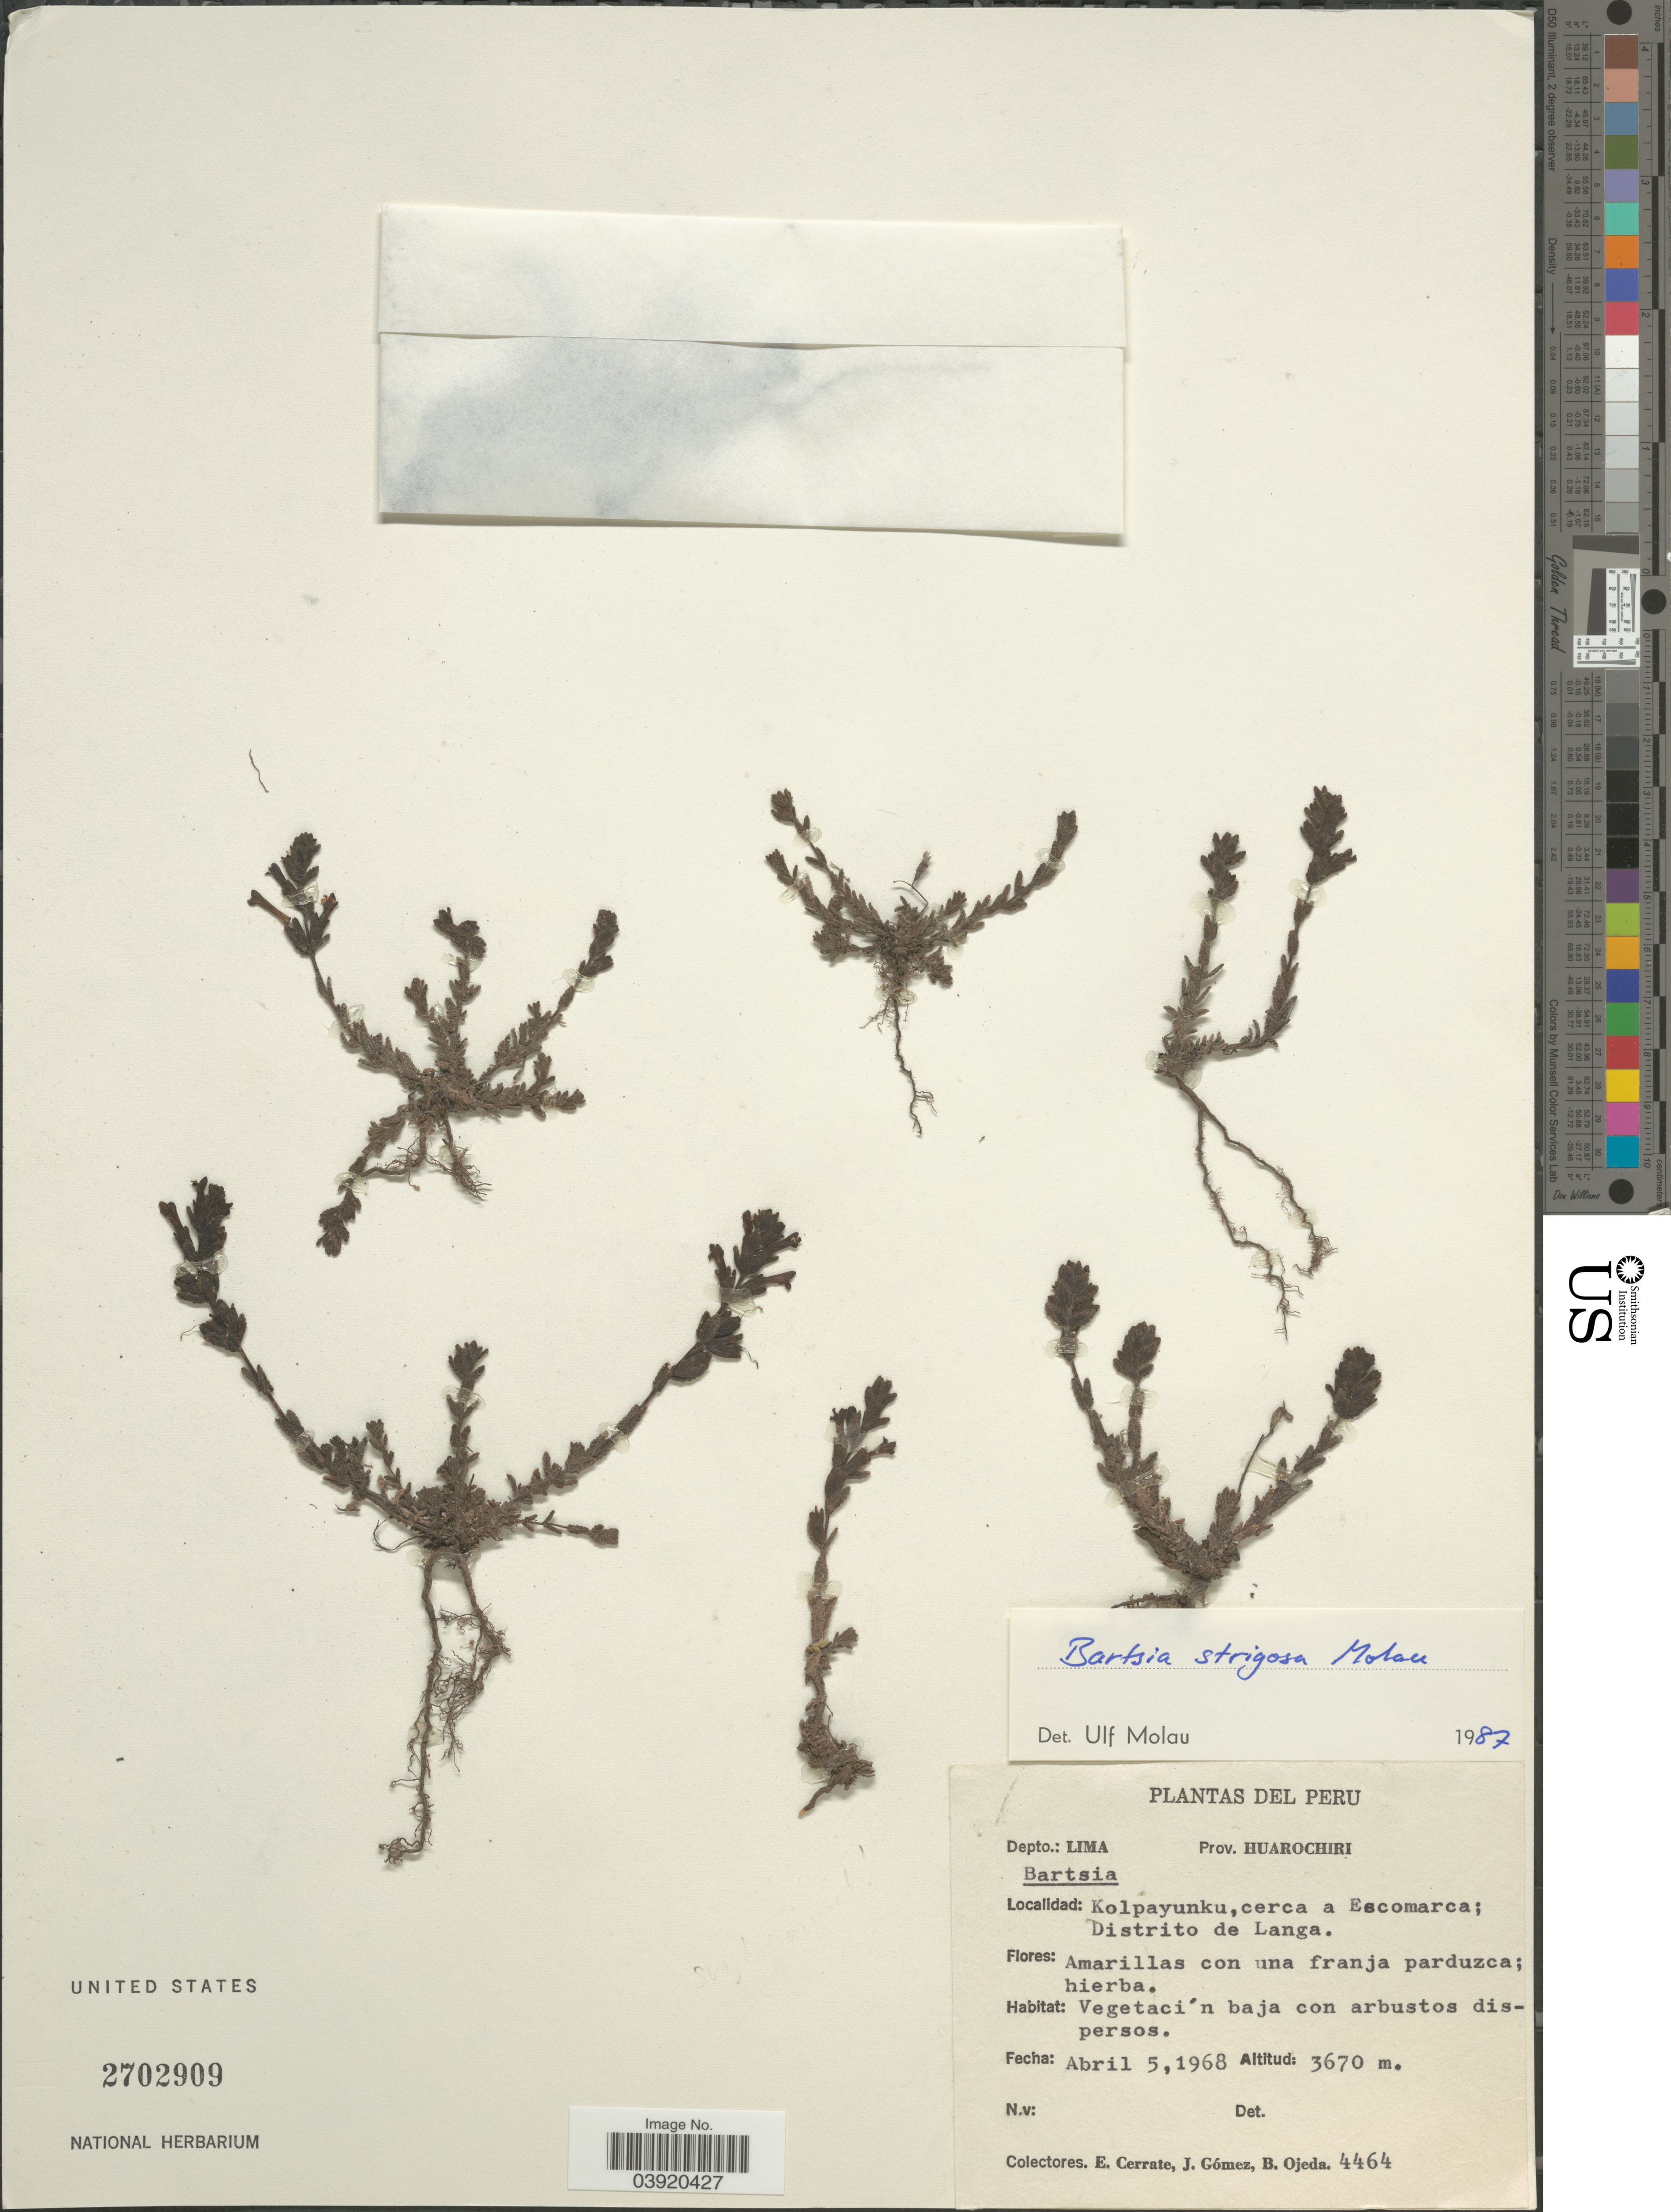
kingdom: Plantae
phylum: Tracheophyta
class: Magnoliopsida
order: Lamiales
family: Orobanchaceae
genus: Bartsia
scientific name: Bartsia strigosa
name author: Molau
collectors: E. Cerrate, J. Gómez & B. Ojeda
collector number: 4464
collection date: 1968-04-05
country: Peru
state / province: Lima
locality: Depto.: Lima. Prov. Huarochiri. Kolpayunku, cerca a Escomarca; Distrito de Langa.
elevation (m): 3670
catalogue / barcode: US 2702909